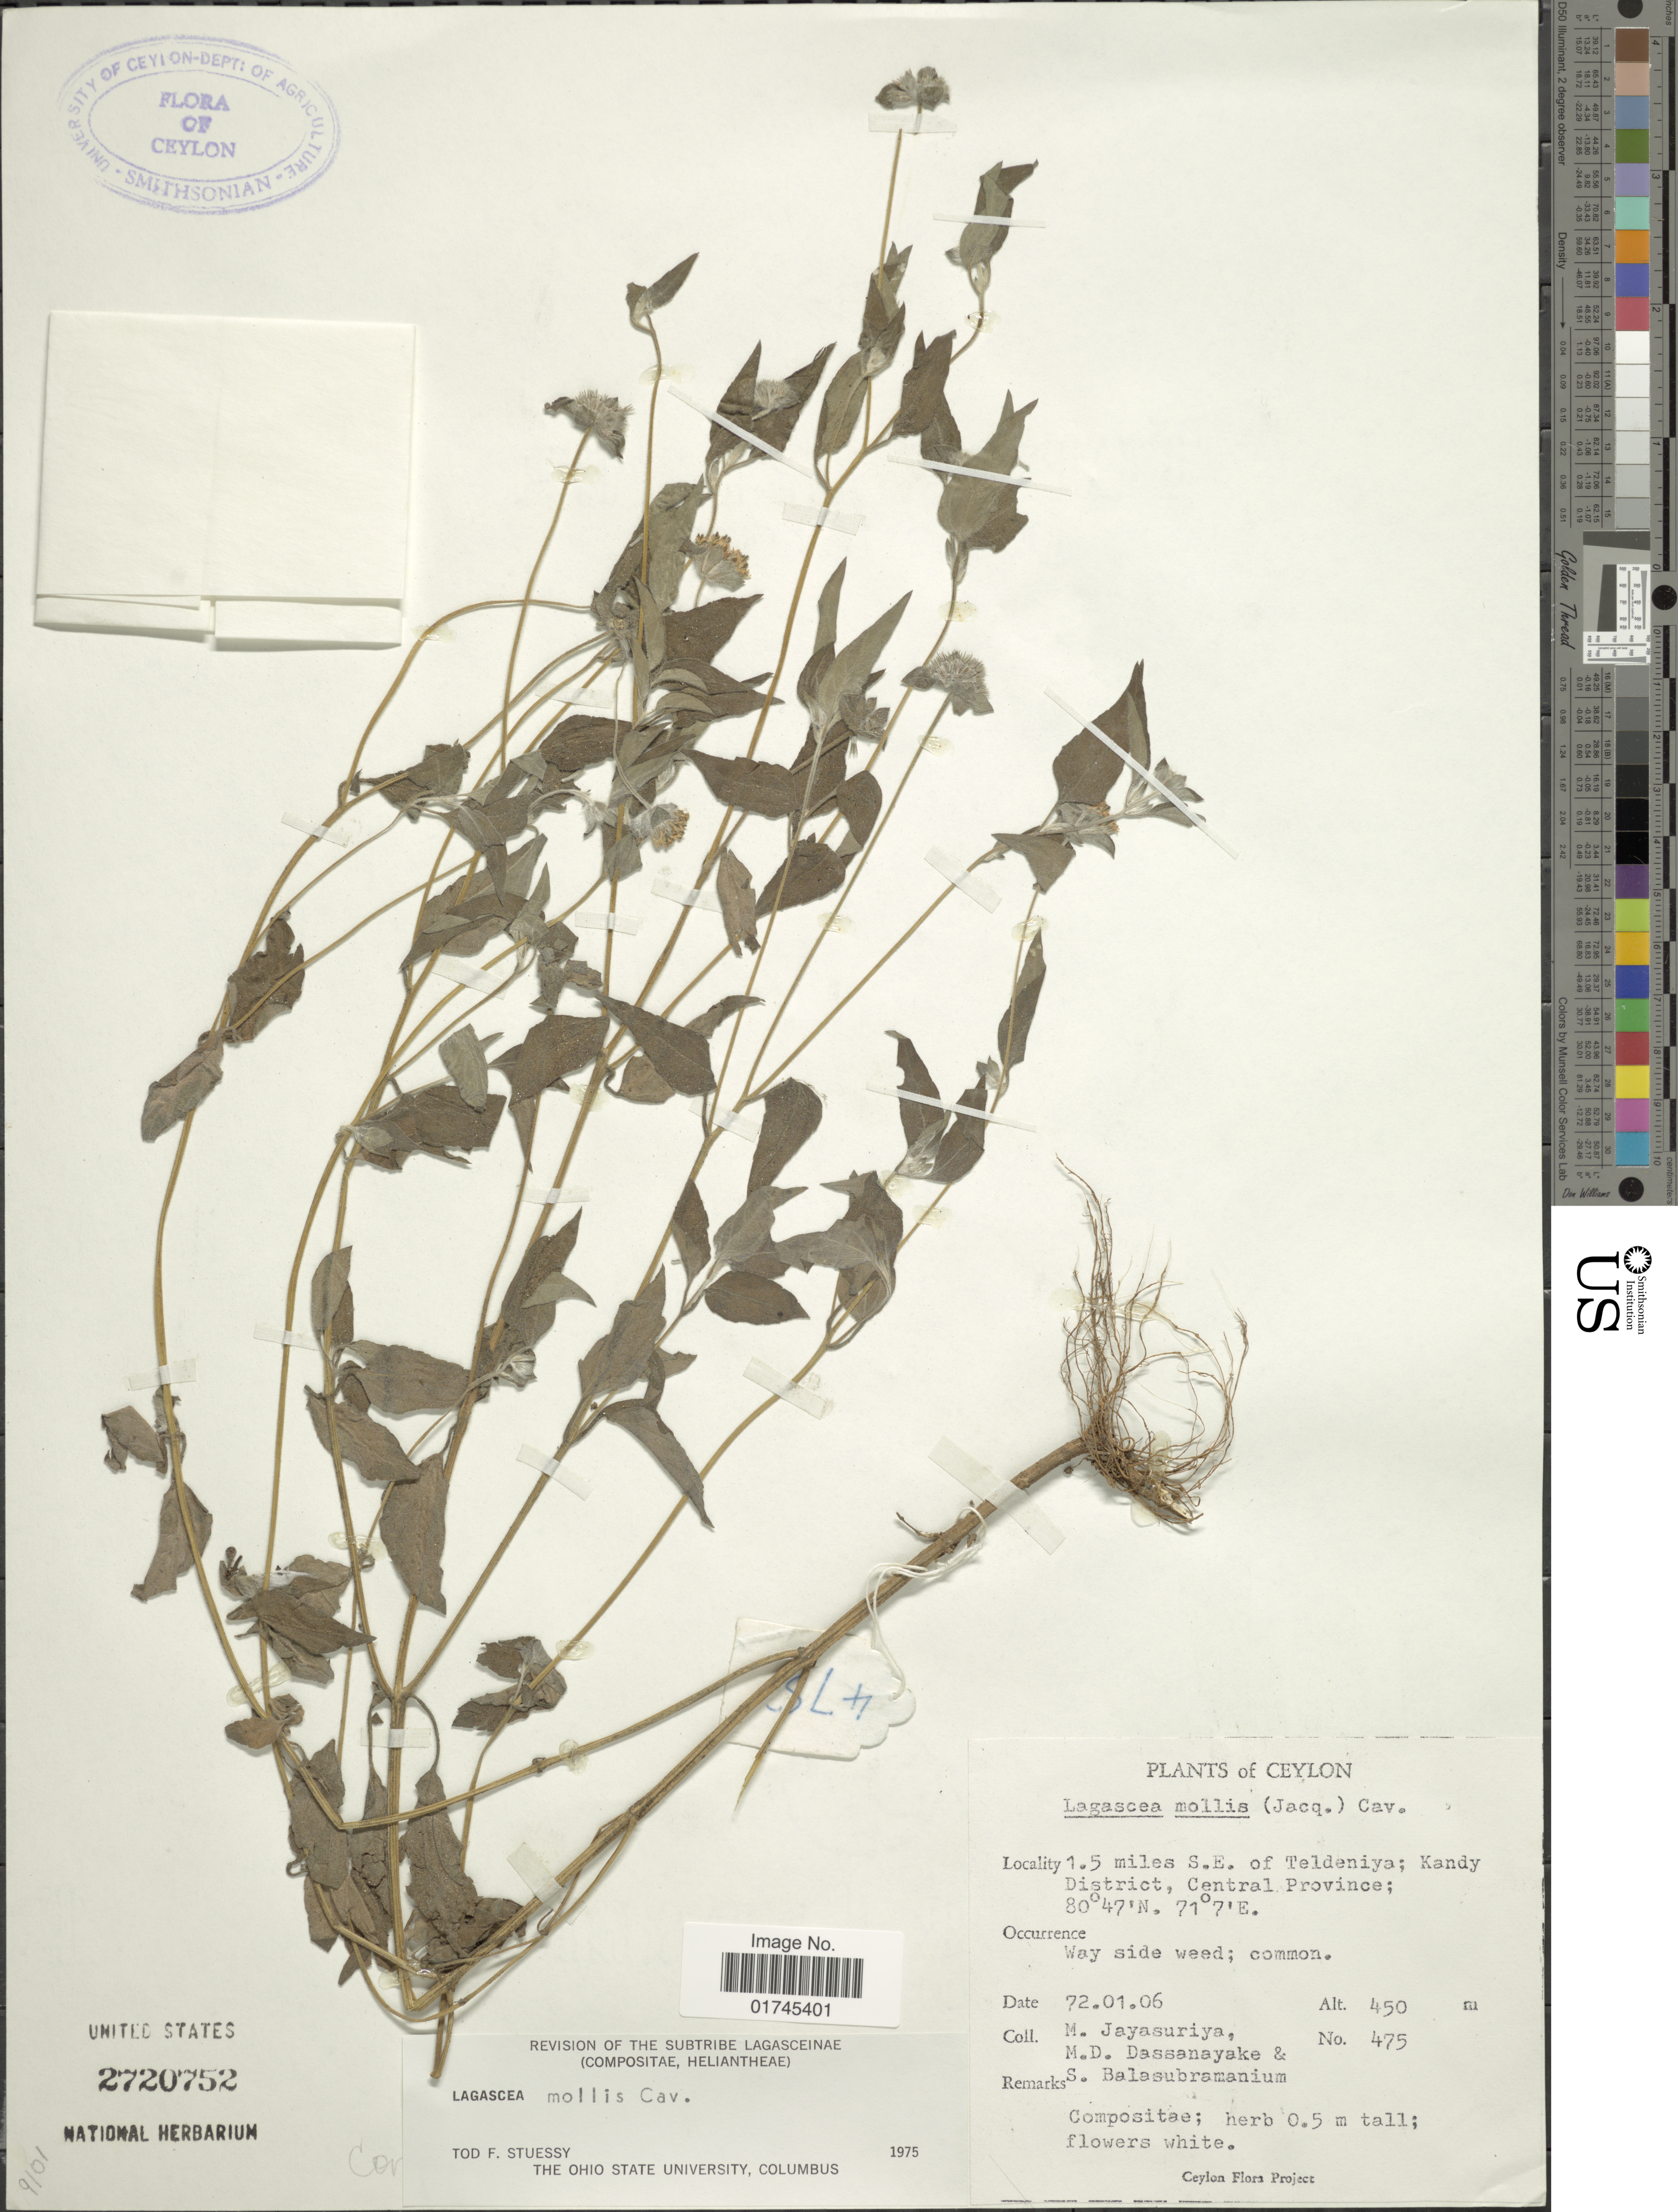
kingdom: Plantae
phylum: Tracheophyta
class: Magnoliopsida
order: Asterales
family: Asteraceae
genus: Lagascea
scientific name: Lagascea mollis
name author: Cav.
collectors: M. Jayasuriya, M. D. Dassanayake & S. Balasubramanium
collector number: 475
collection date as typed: Transcribed d/m/y: 6/1/72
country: Sri Lanka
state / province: Central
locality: Ceylon, 1.5 miles S.E. of Teldeniya; Kandy District.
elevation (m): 450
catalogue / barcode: US 2720752